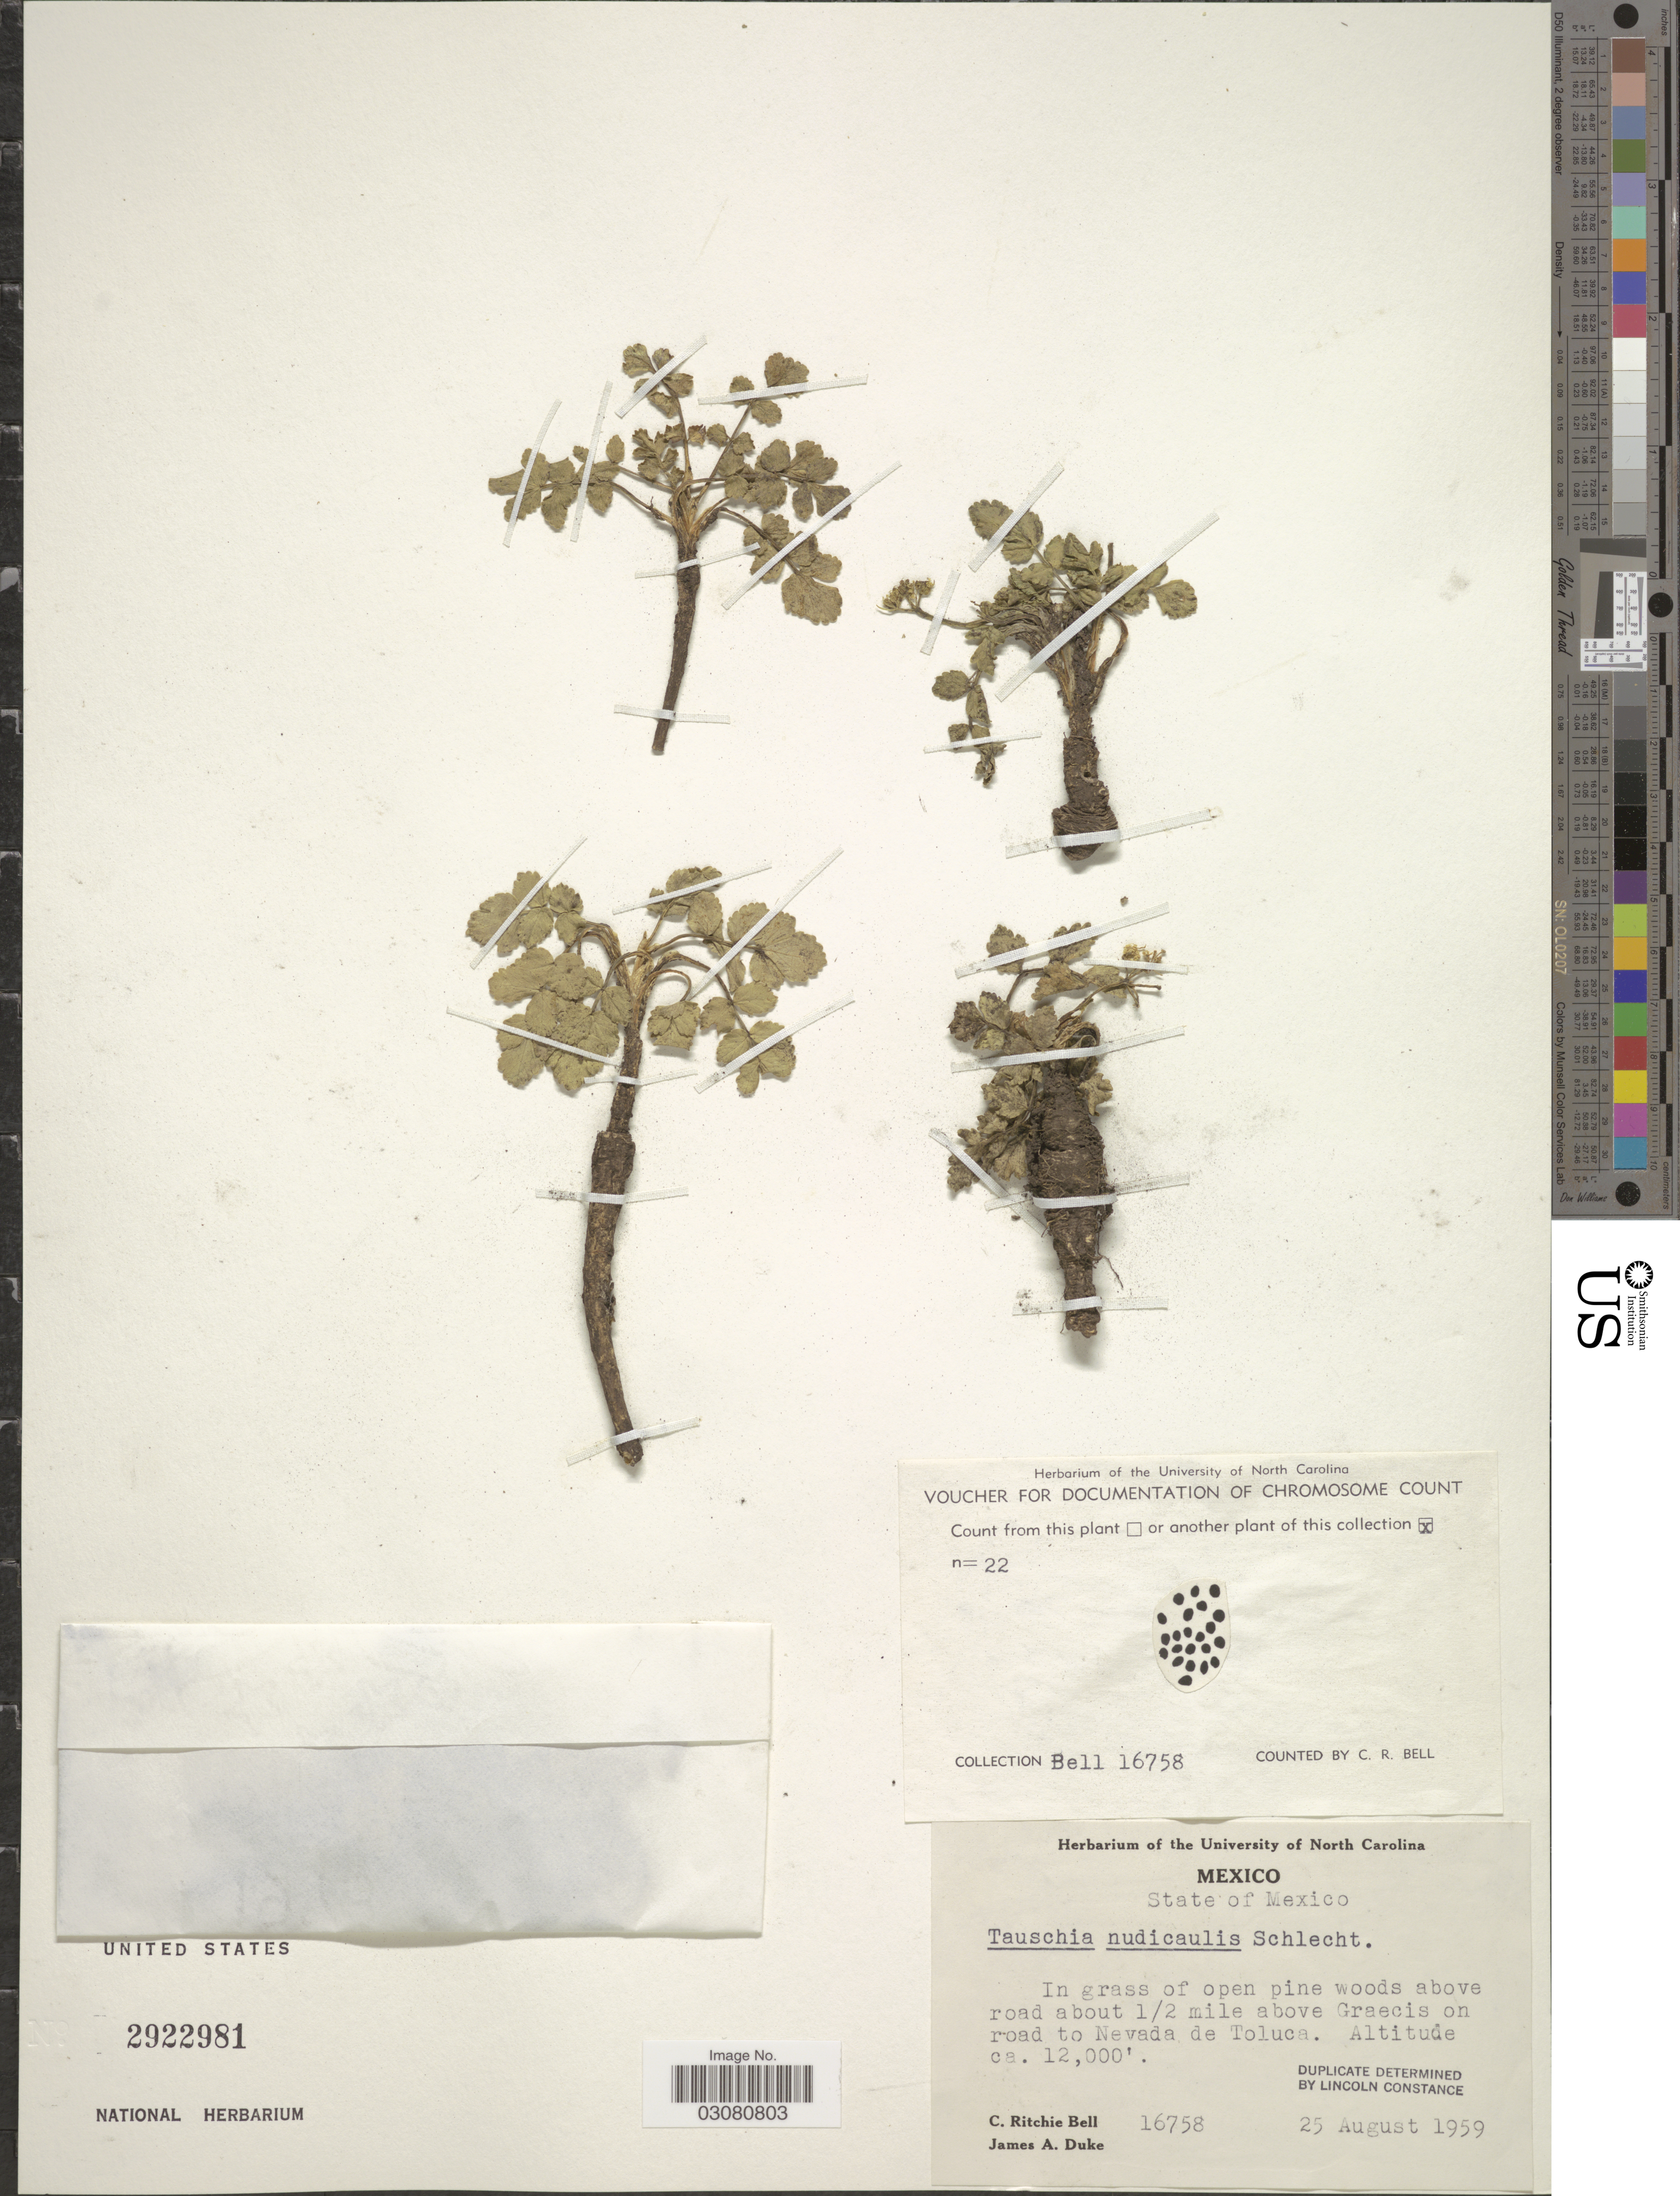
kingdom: Plantae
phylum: Tracheophyta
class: Magnoliopsida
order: Apiales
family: Apiaceae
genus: Tauschia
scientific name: Tauschia nudicaulis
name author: Schltdl.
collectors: C. R. Bell & J. A. Duke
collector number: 16758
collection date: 1959-08-25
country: Mexico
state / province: México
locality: Above road about 1/2 mile above Graecis on road to Nevada de Toluca.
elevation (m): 3658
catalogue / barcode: US 2922981